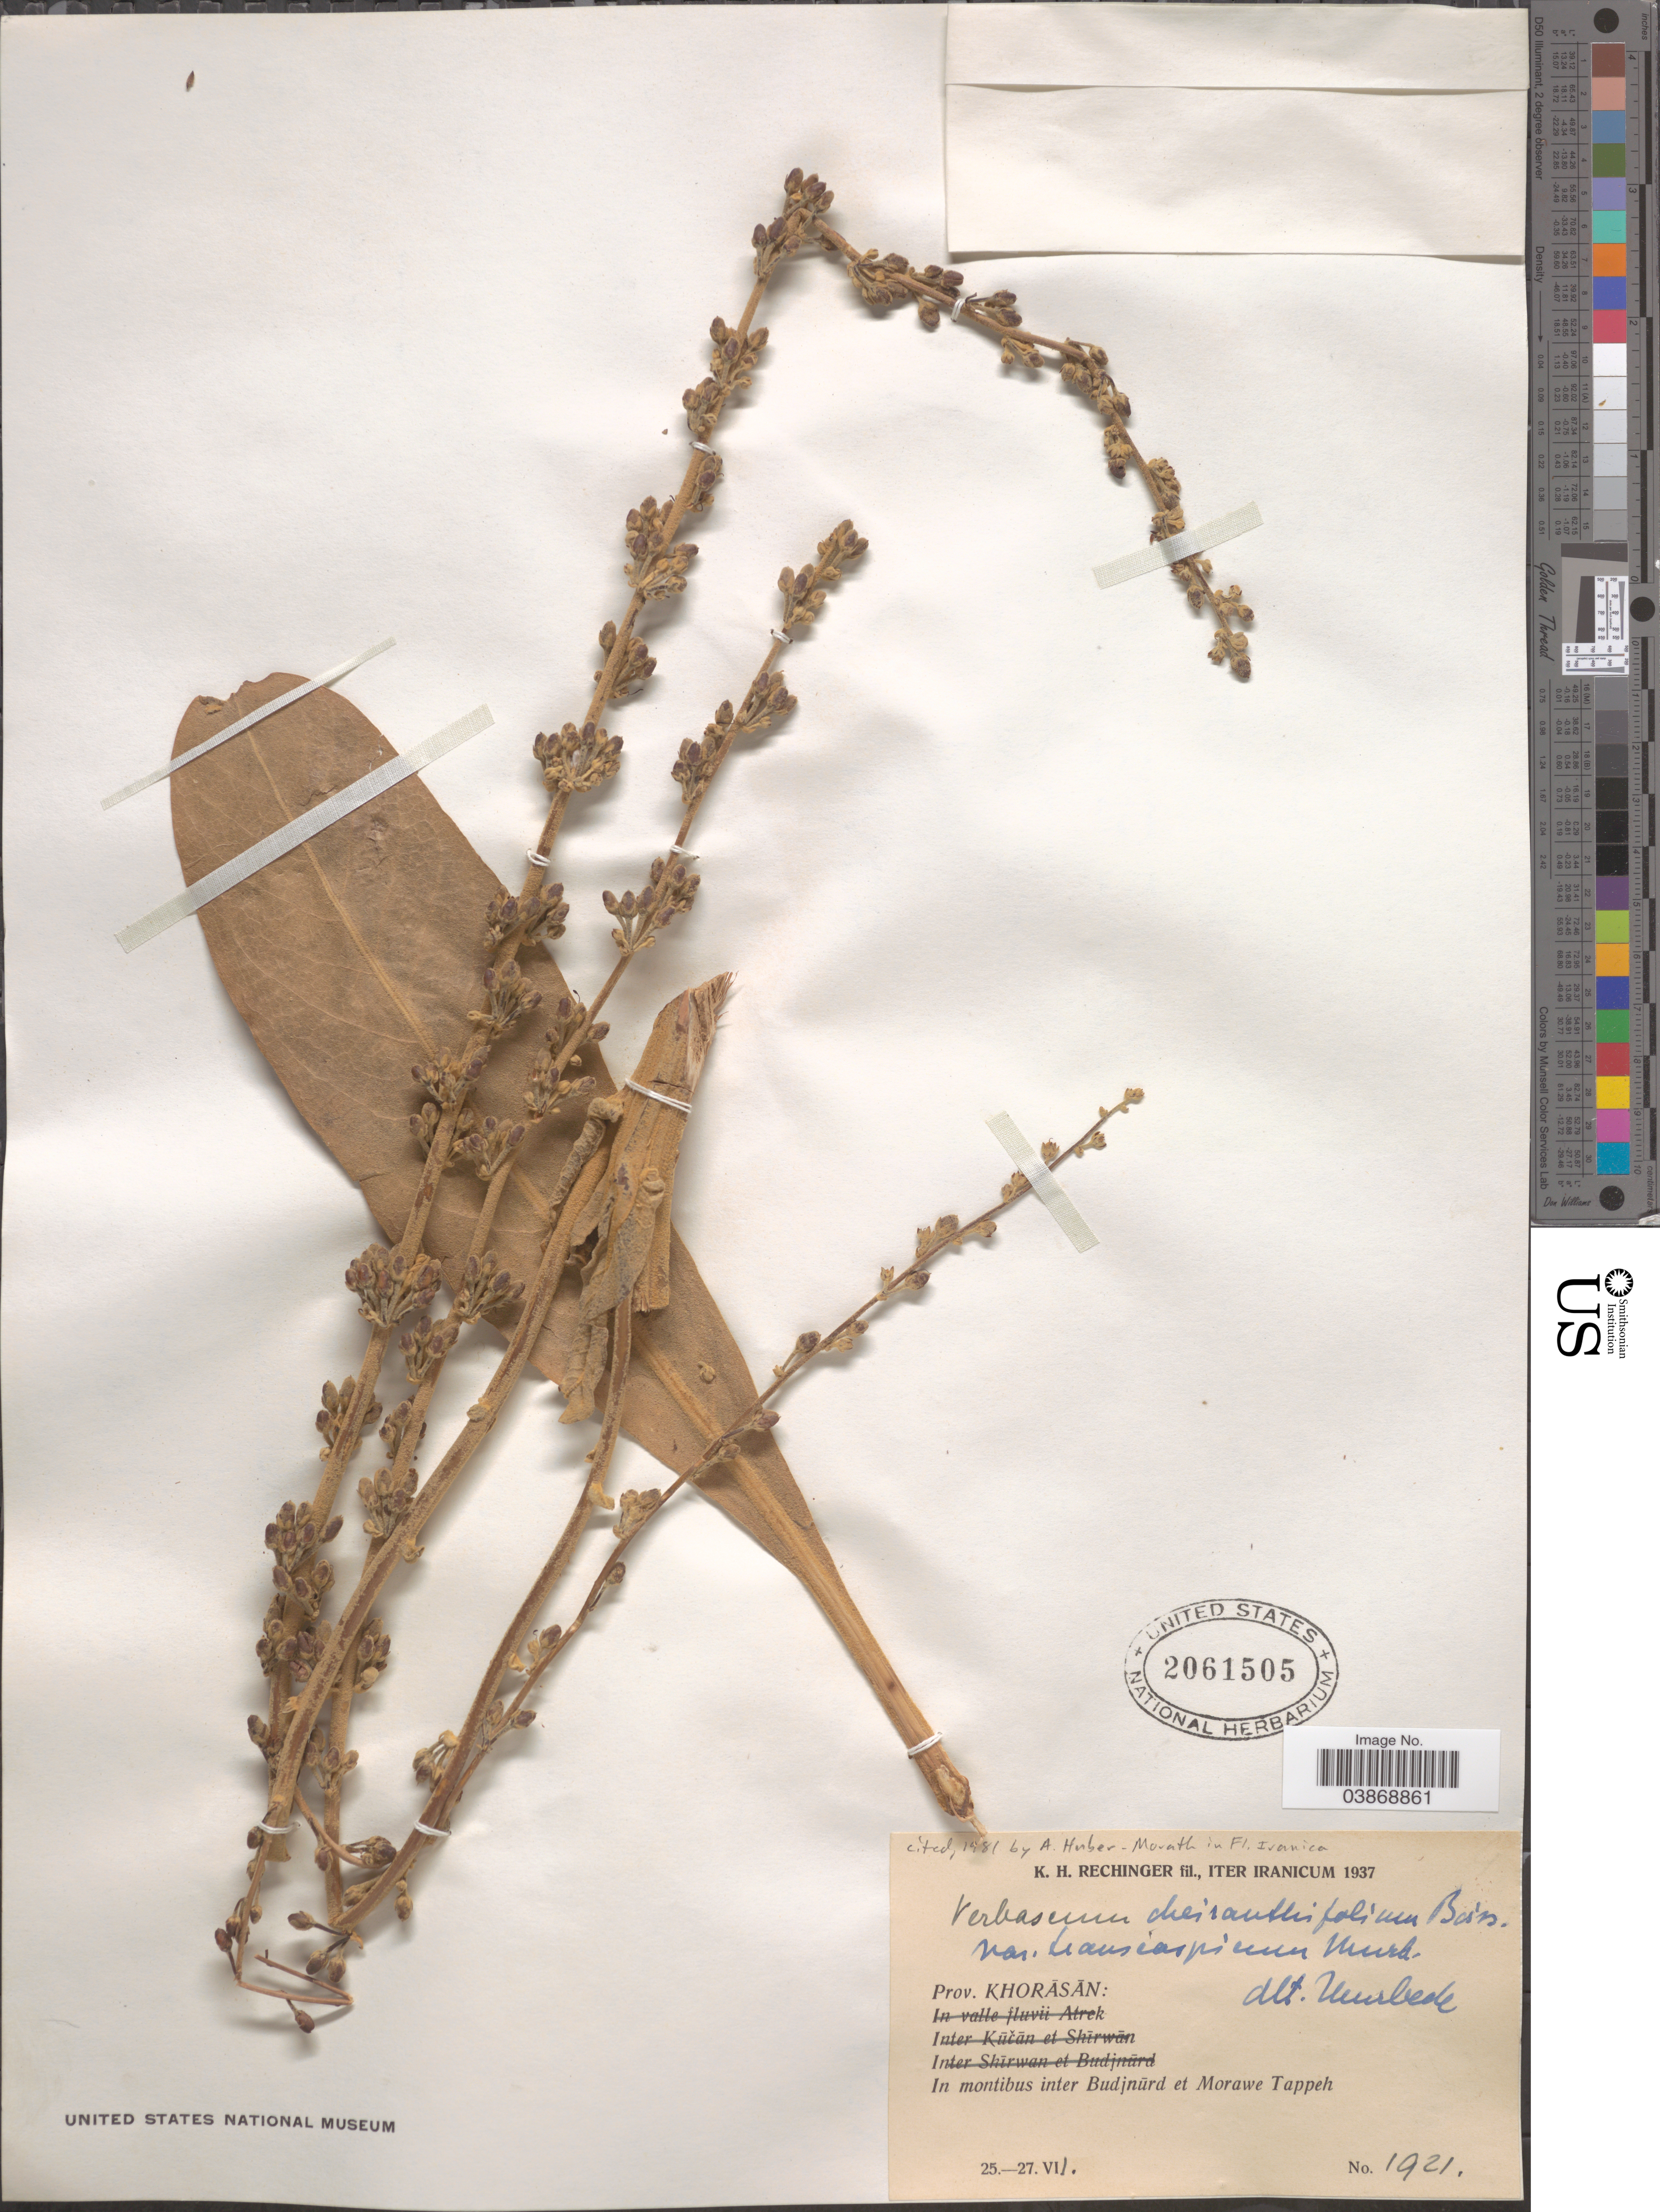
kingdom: Plantae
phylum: Tracheophyta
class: Magnoliopsida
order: Lamiales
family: Scrophulariaceae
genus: Verbascum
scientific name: Verbascum cheiranthifolium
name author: Boiss.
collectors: K. H. Rechinger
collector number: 1921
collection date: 1937-07-25/1937-07-27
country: Iran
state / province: Khorasan [obsolete]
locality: Prov. Khorāsān: In montibus inter Budjnūrd et Morawe Tappeh.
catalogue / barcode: US 2061505